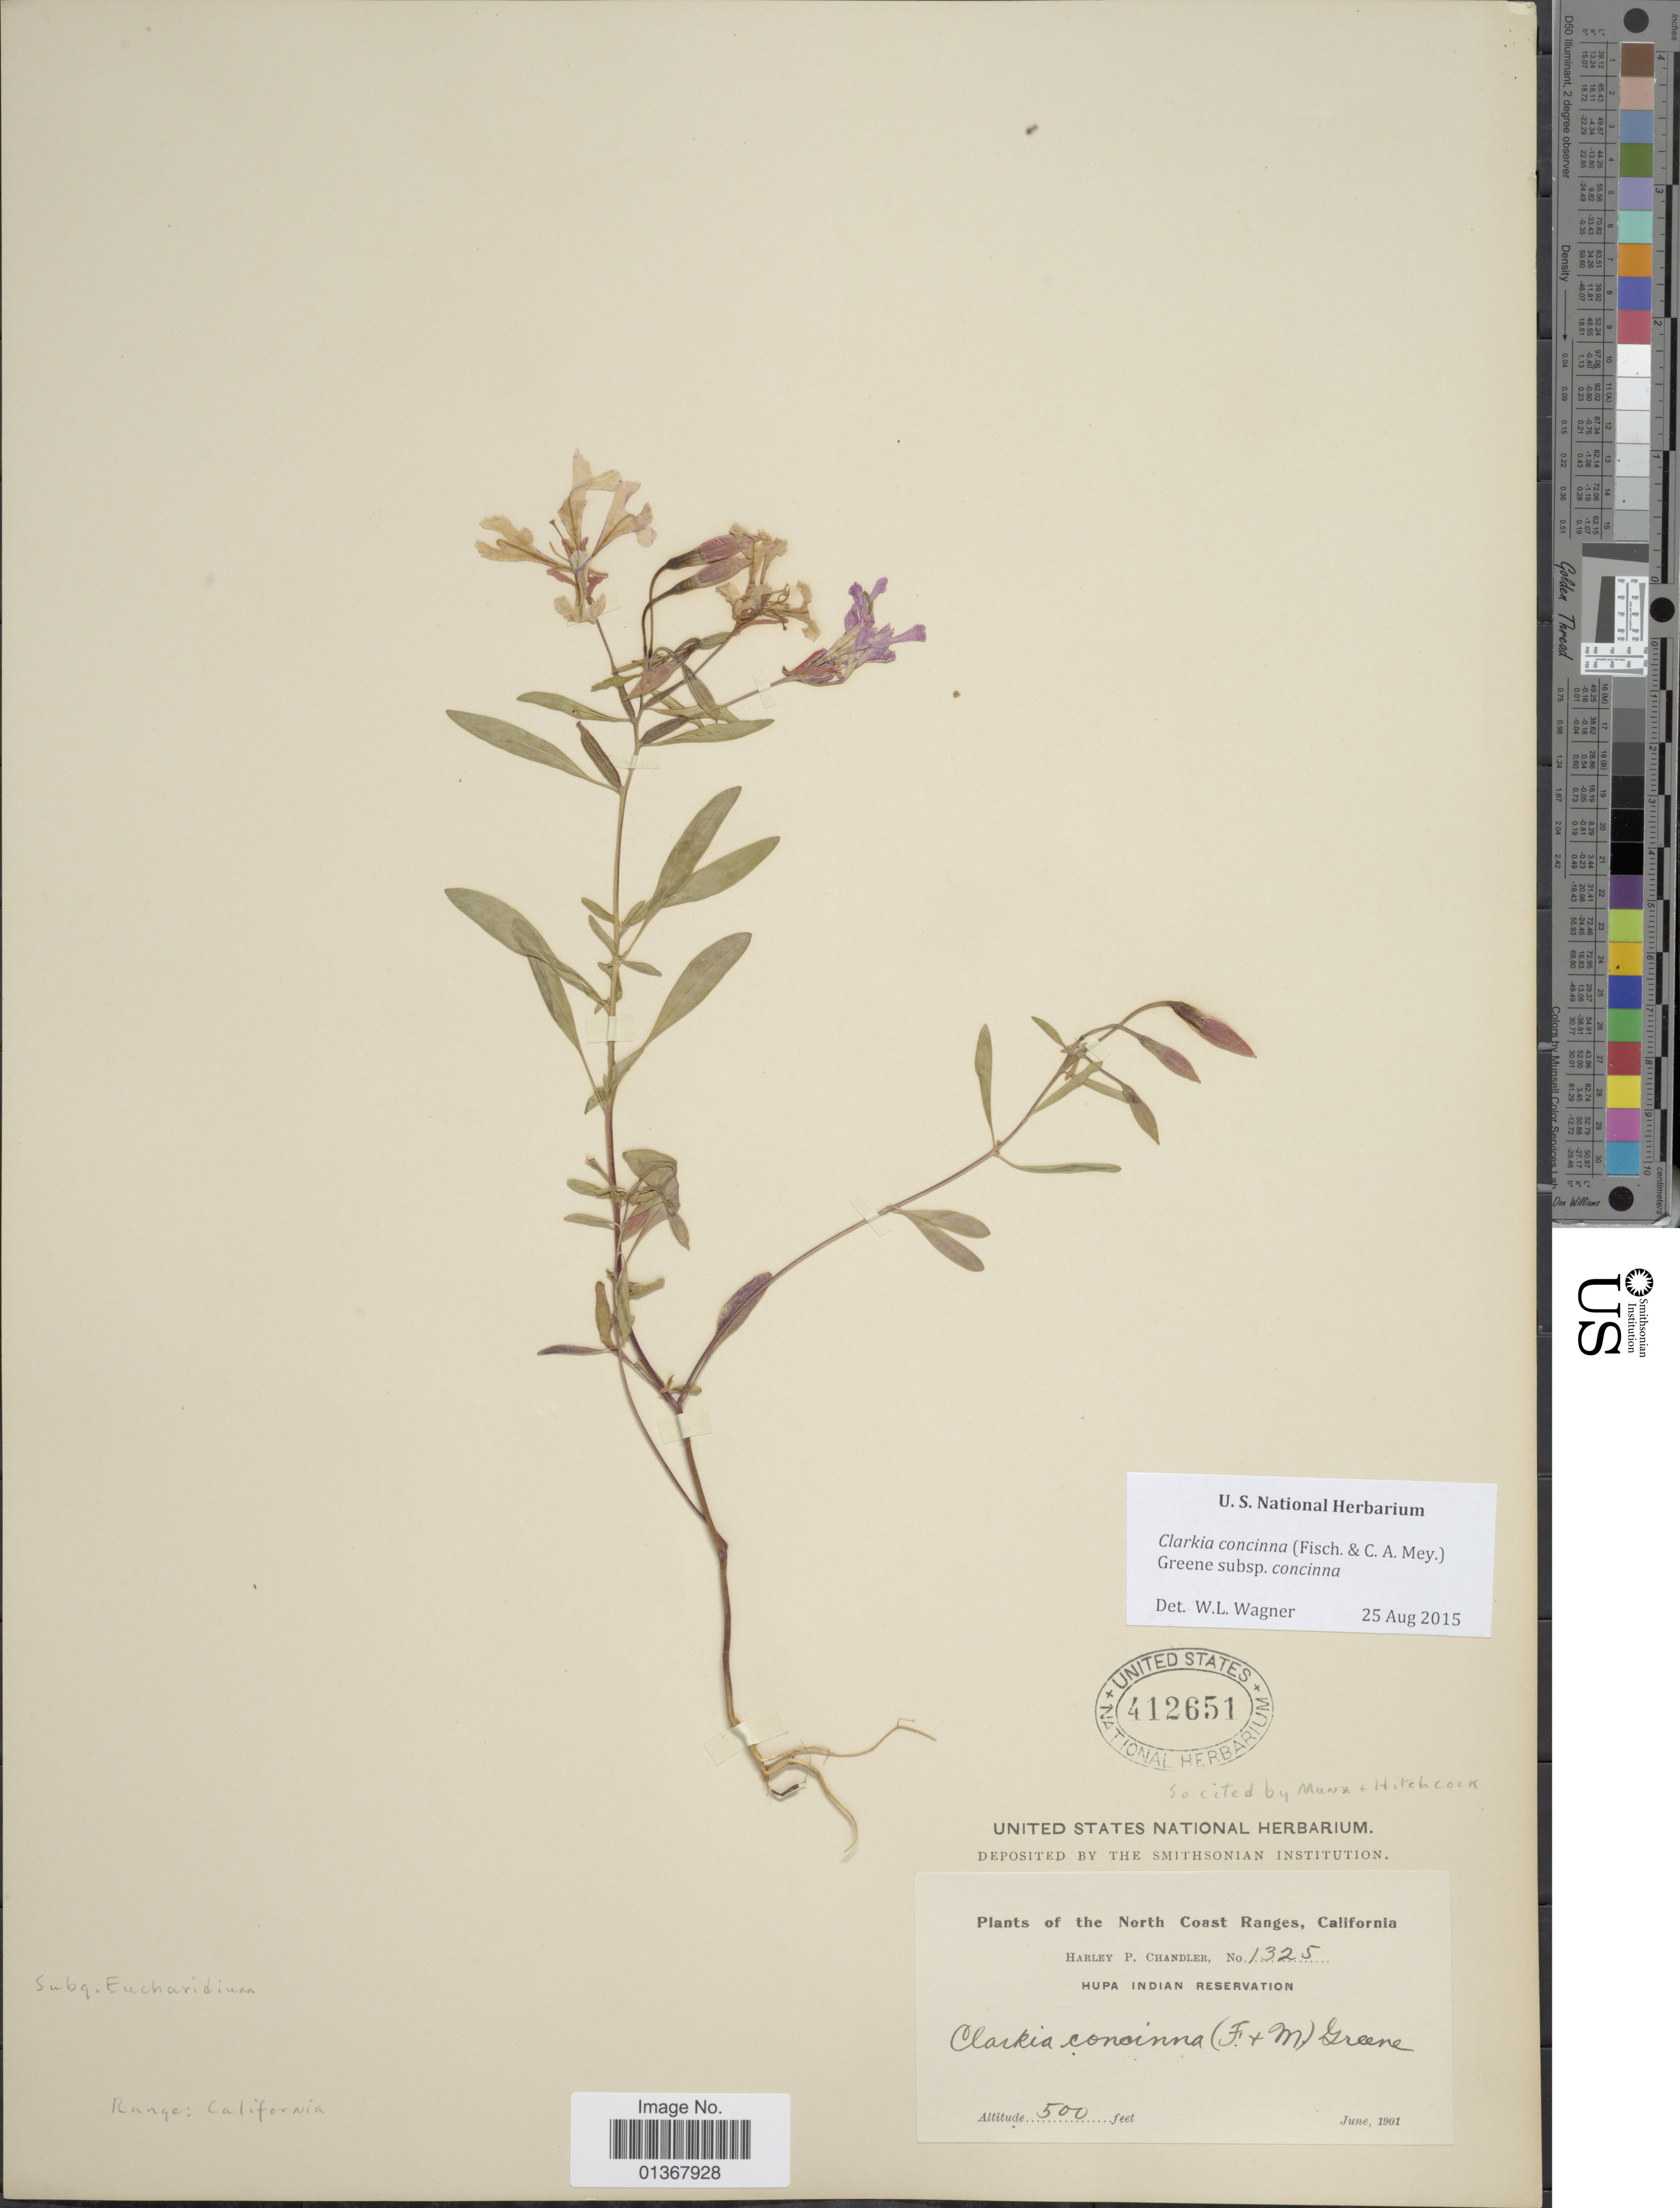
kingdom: Plantae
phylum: Tracheophyta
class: Magnoliopsida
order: Myrtales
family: Onagraceae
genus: Clarkia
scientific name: Clarkia concinna subsp. concinna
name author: (Fisch. & C.A. Mey.) Greene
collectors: H. Chandler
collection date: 1901-06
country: United States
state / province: California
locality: North Coast Ranges, Hupa Indian Reservation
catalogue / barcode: US 412651